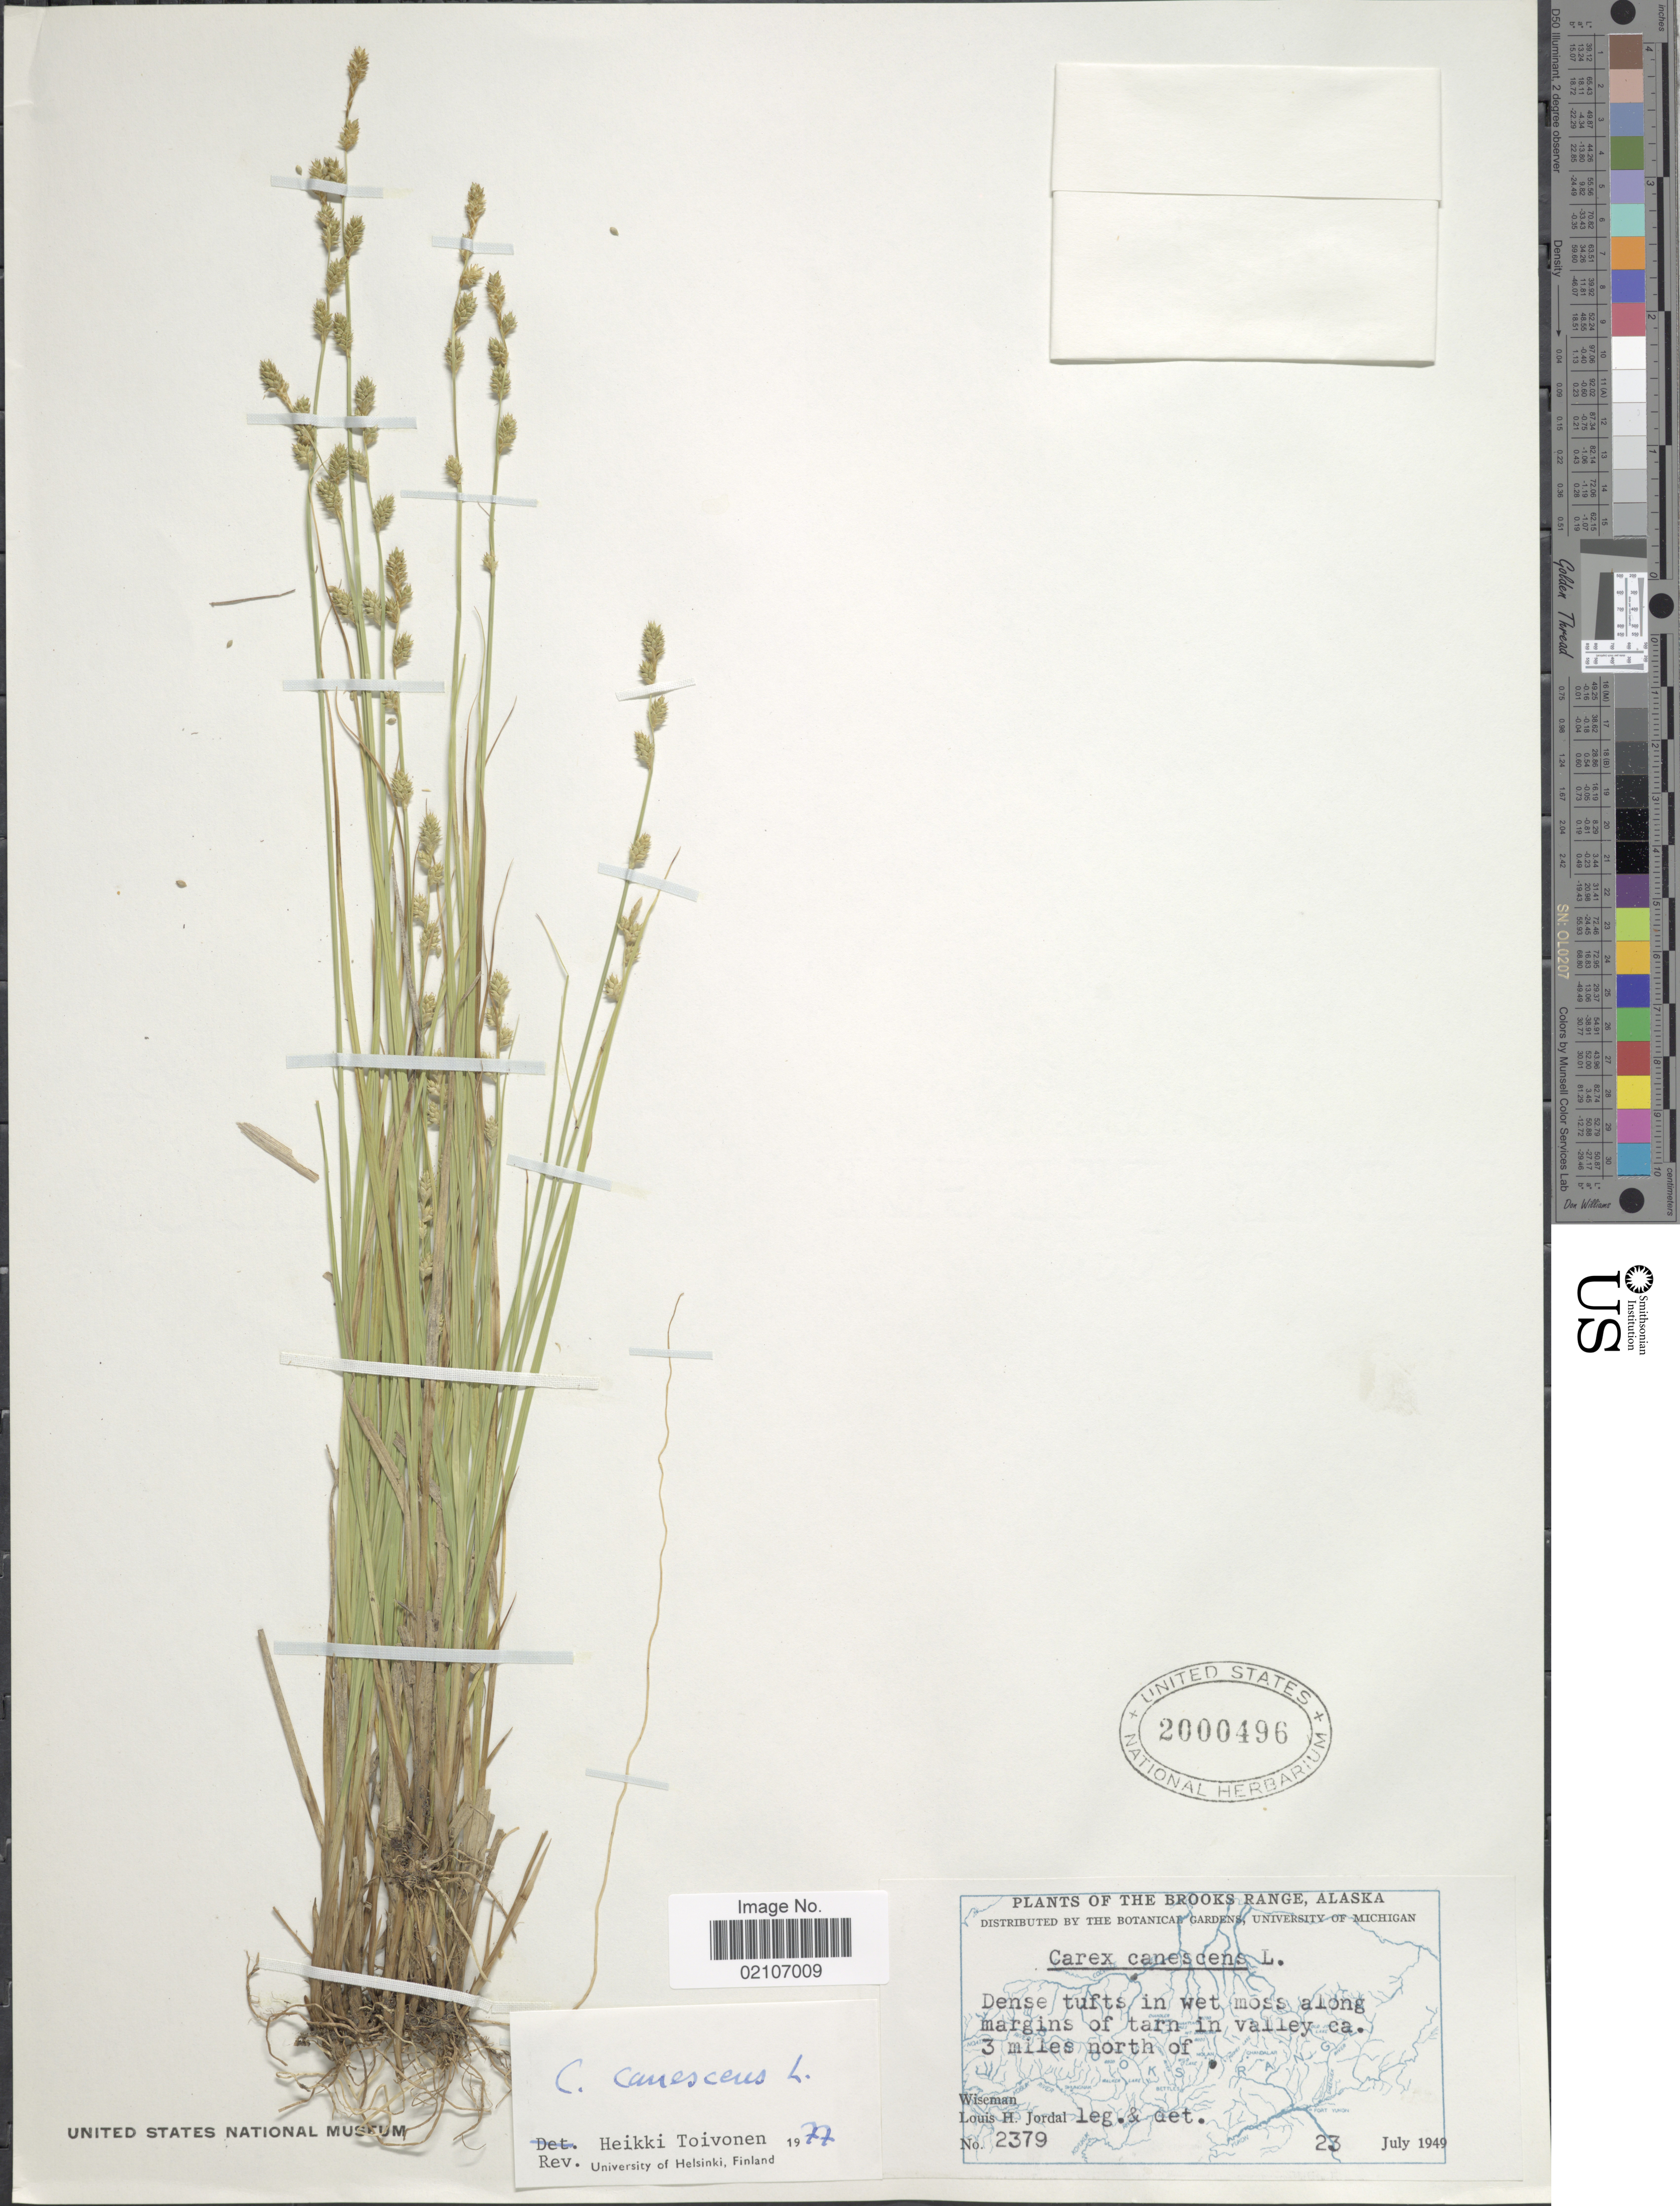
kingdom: Plantae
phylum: Tracheophyta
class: Liliopsida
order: Poales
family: Cyperaceae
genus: Carex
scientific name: Carex canescens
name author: L.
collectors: L. Jordal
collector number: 2379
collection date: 1949-07-23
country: United States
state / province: Alaska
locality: The Brooks Range, dense tufts in wet moss along margins of tarn in valley ca. 3 miles north of Wiseman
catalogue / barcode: US 2000496